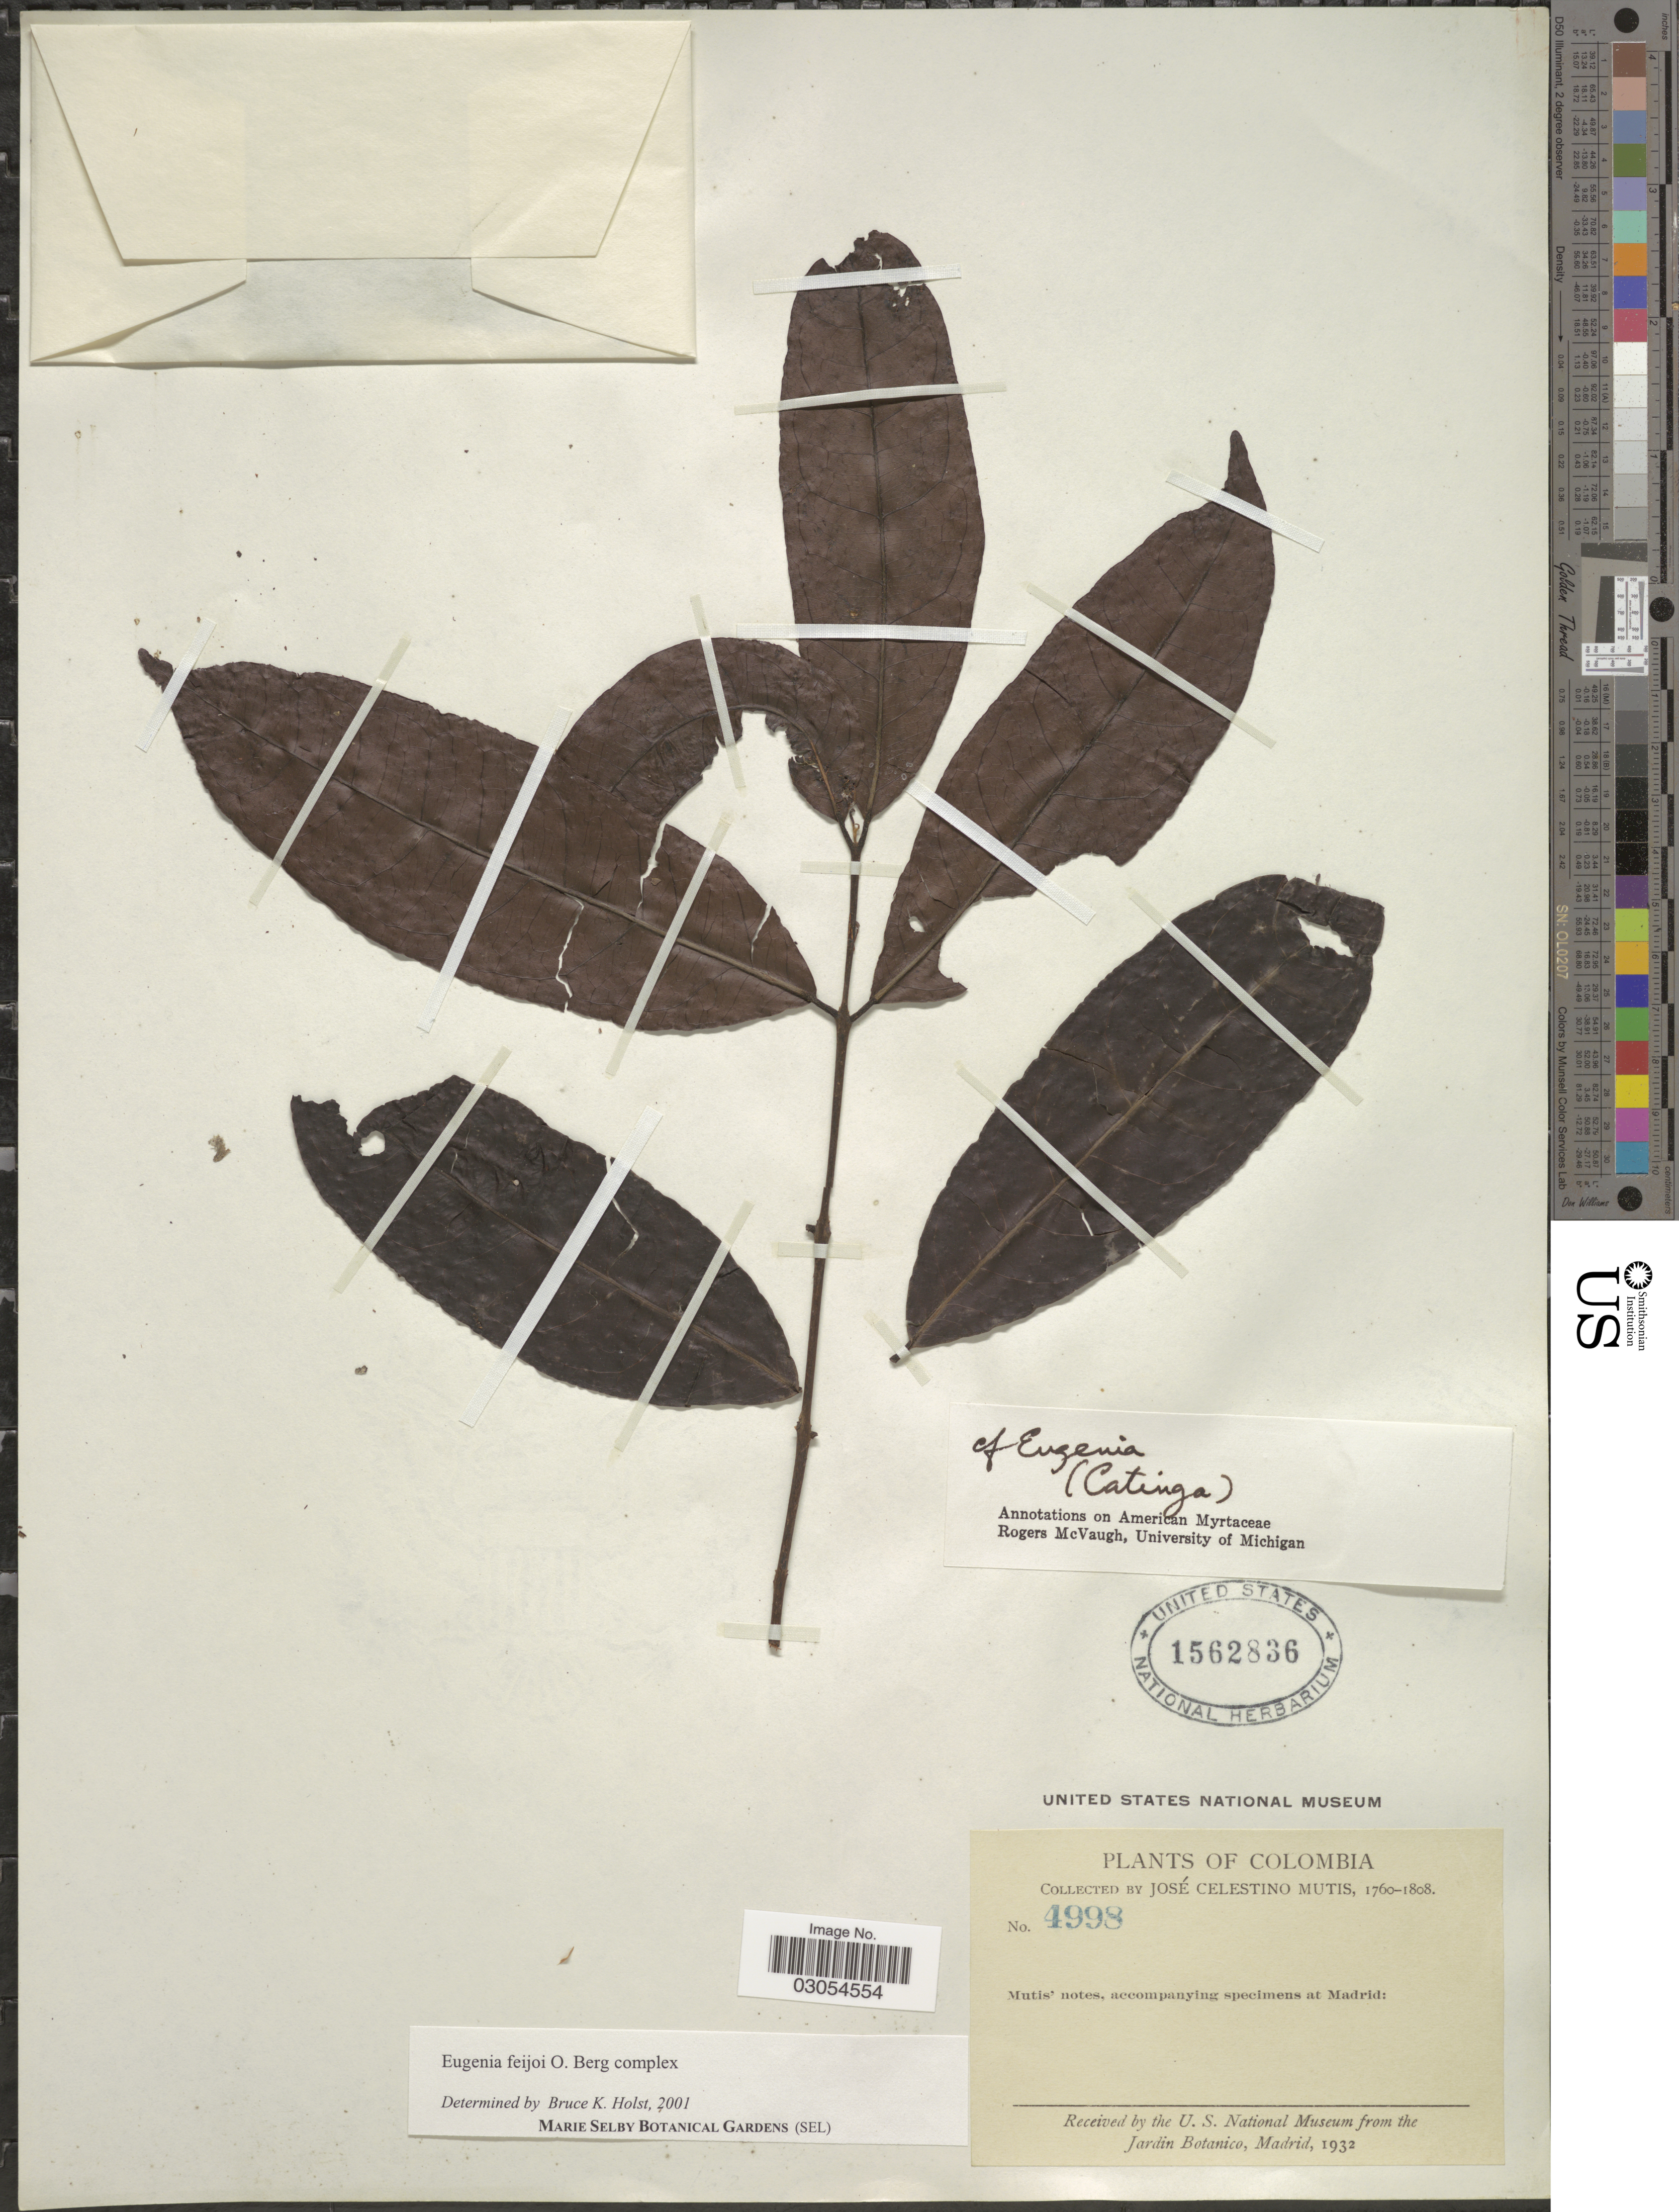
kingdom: Plantae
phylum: Tracheophyta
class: Magnoliopsida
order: Myrtales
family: Myrtaceae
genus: Eugenia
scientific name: Eugenia moschata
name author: (Aubl.) Nied. ex Durand & B.D. Jacks.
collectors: J. C. B. Mutis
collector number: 4998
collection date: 1760/1808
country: Colombia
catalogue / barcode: US 1562836